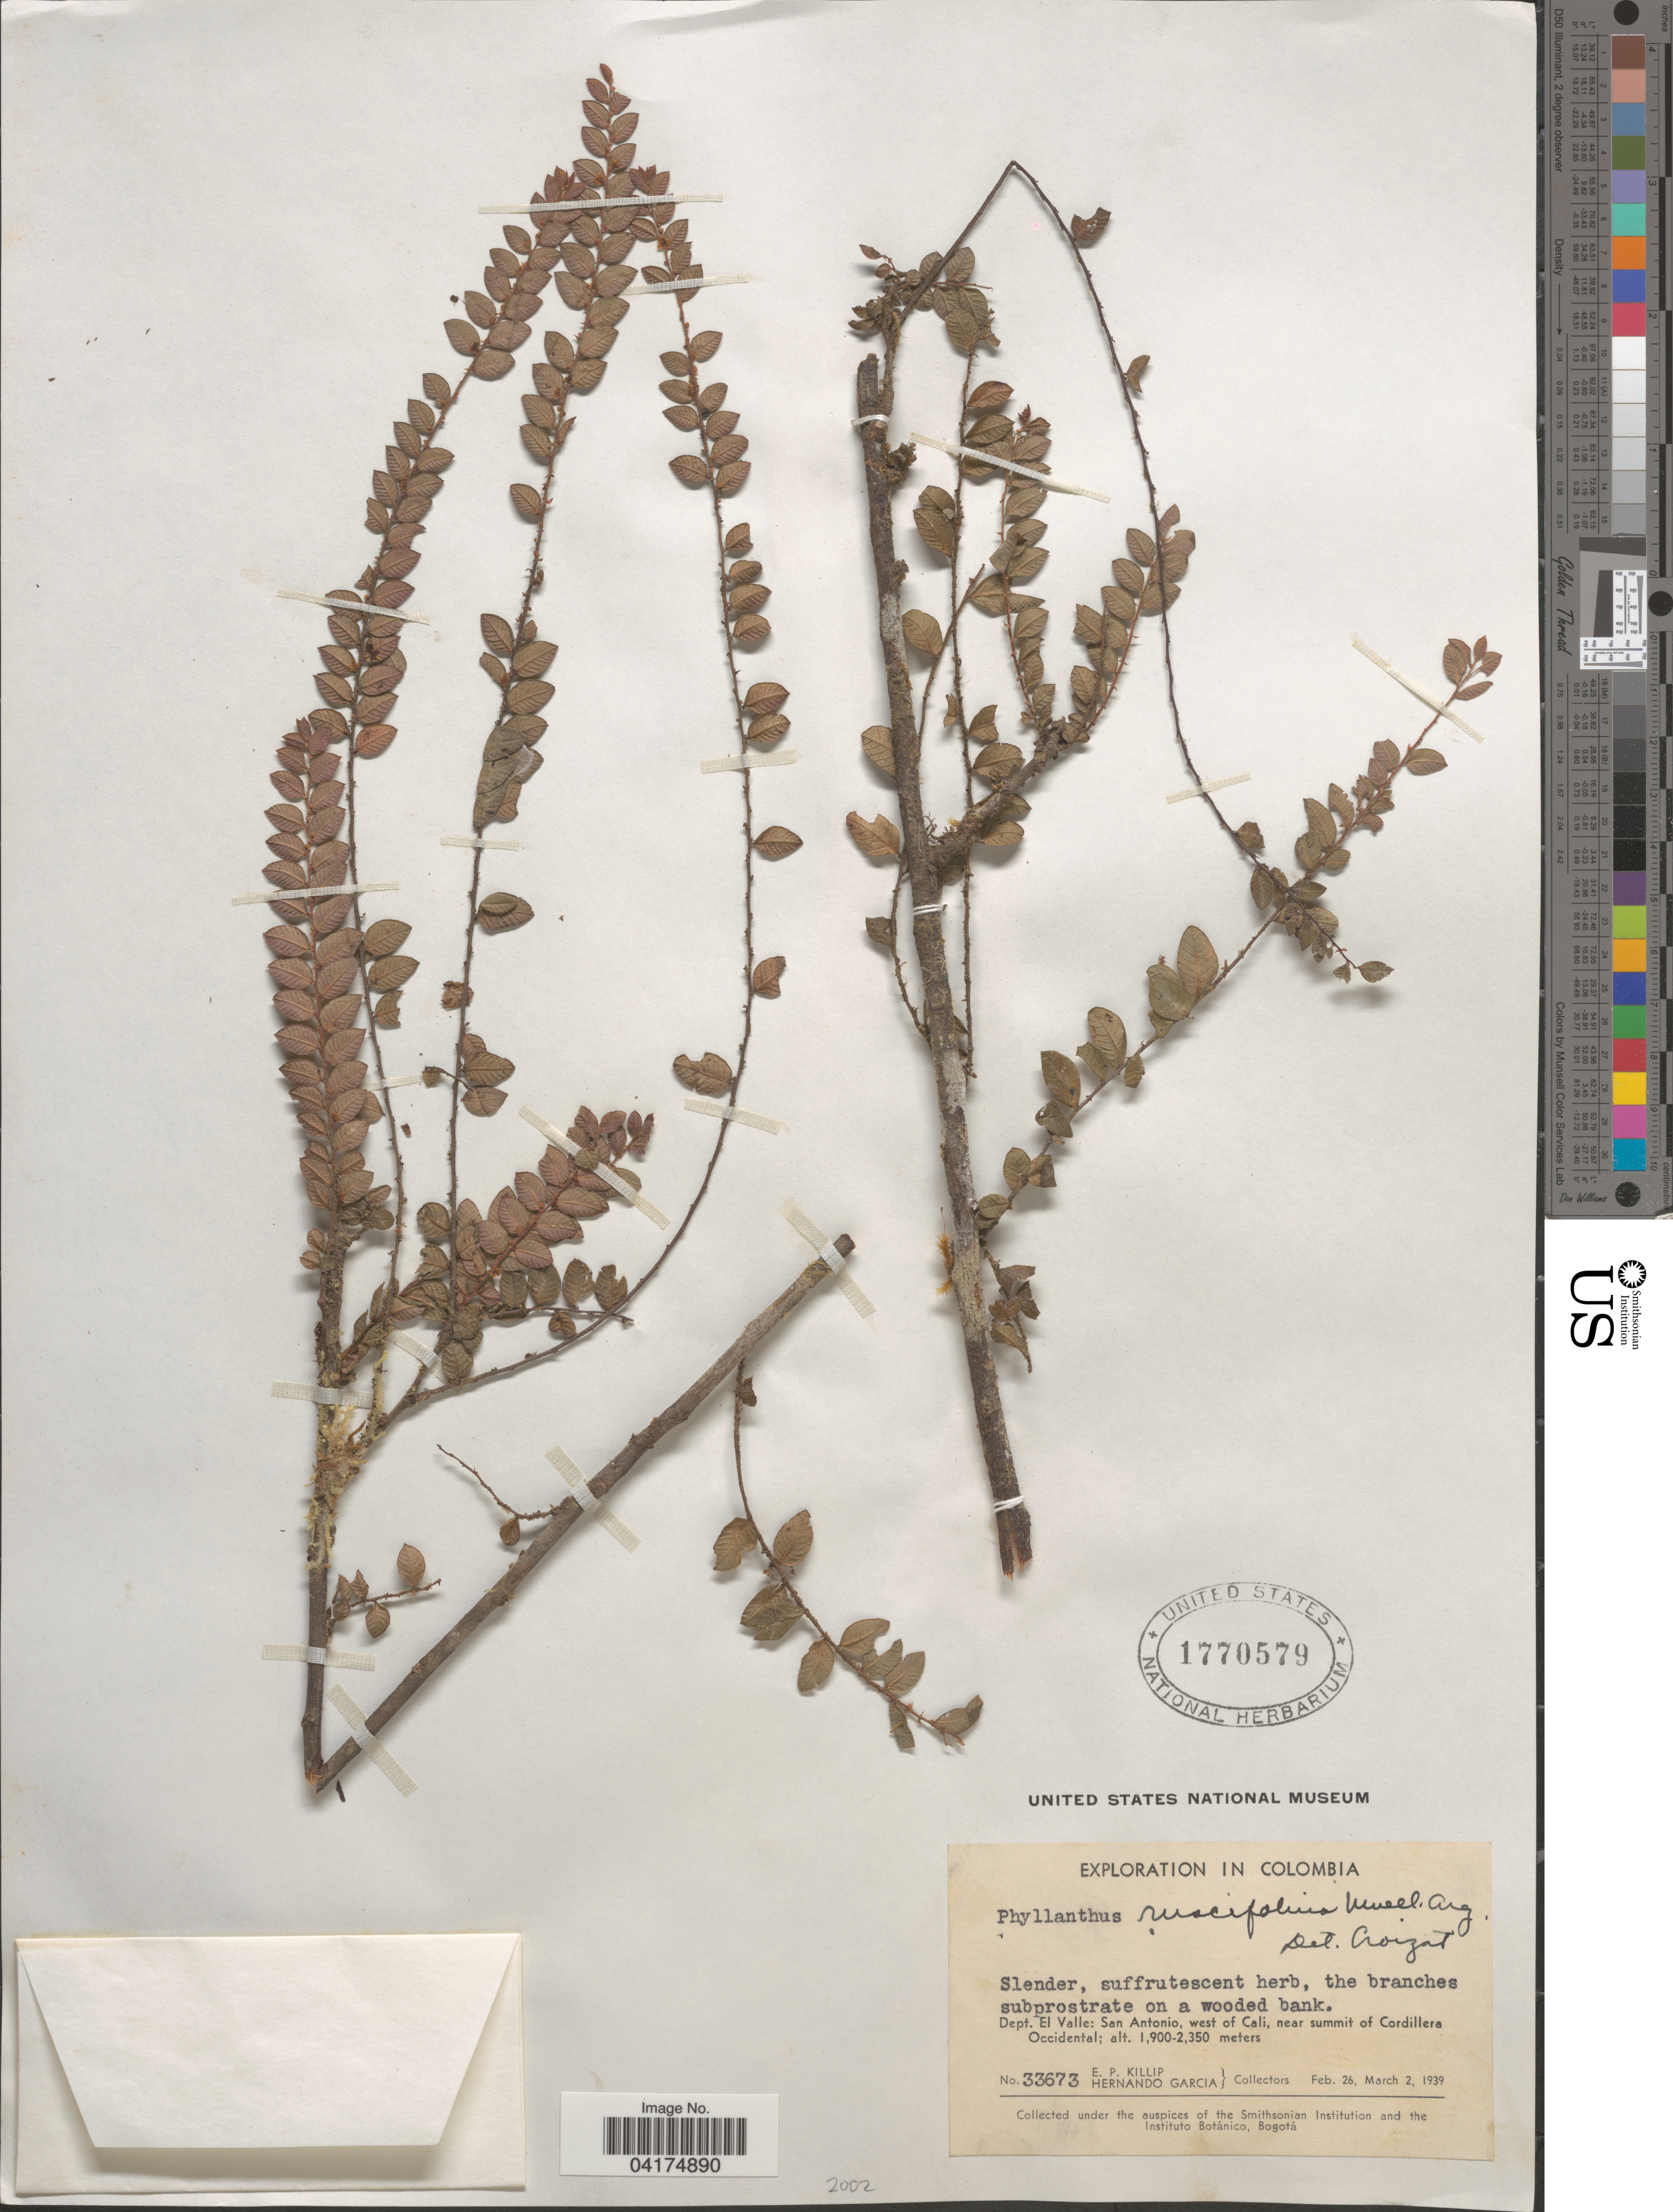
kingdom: Plantae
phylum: Tracheophyta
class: Magnoliopsida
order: Malpighiales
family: Phyllanthaceae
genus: Phyllanthus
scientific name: Phyllanthus ruscifolius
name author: Müll. Arg.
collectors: E. P. Killip & H. Garcia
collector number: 33673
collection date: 1939-02-26/1939-03-02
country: Colombia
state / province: Valle del Cauca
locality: Exploration in Colombia. Dept. El Valle: San Antonio, west of Cali, near summit of Cordillera Occidental.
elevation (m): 1900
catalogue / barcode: US 1770579